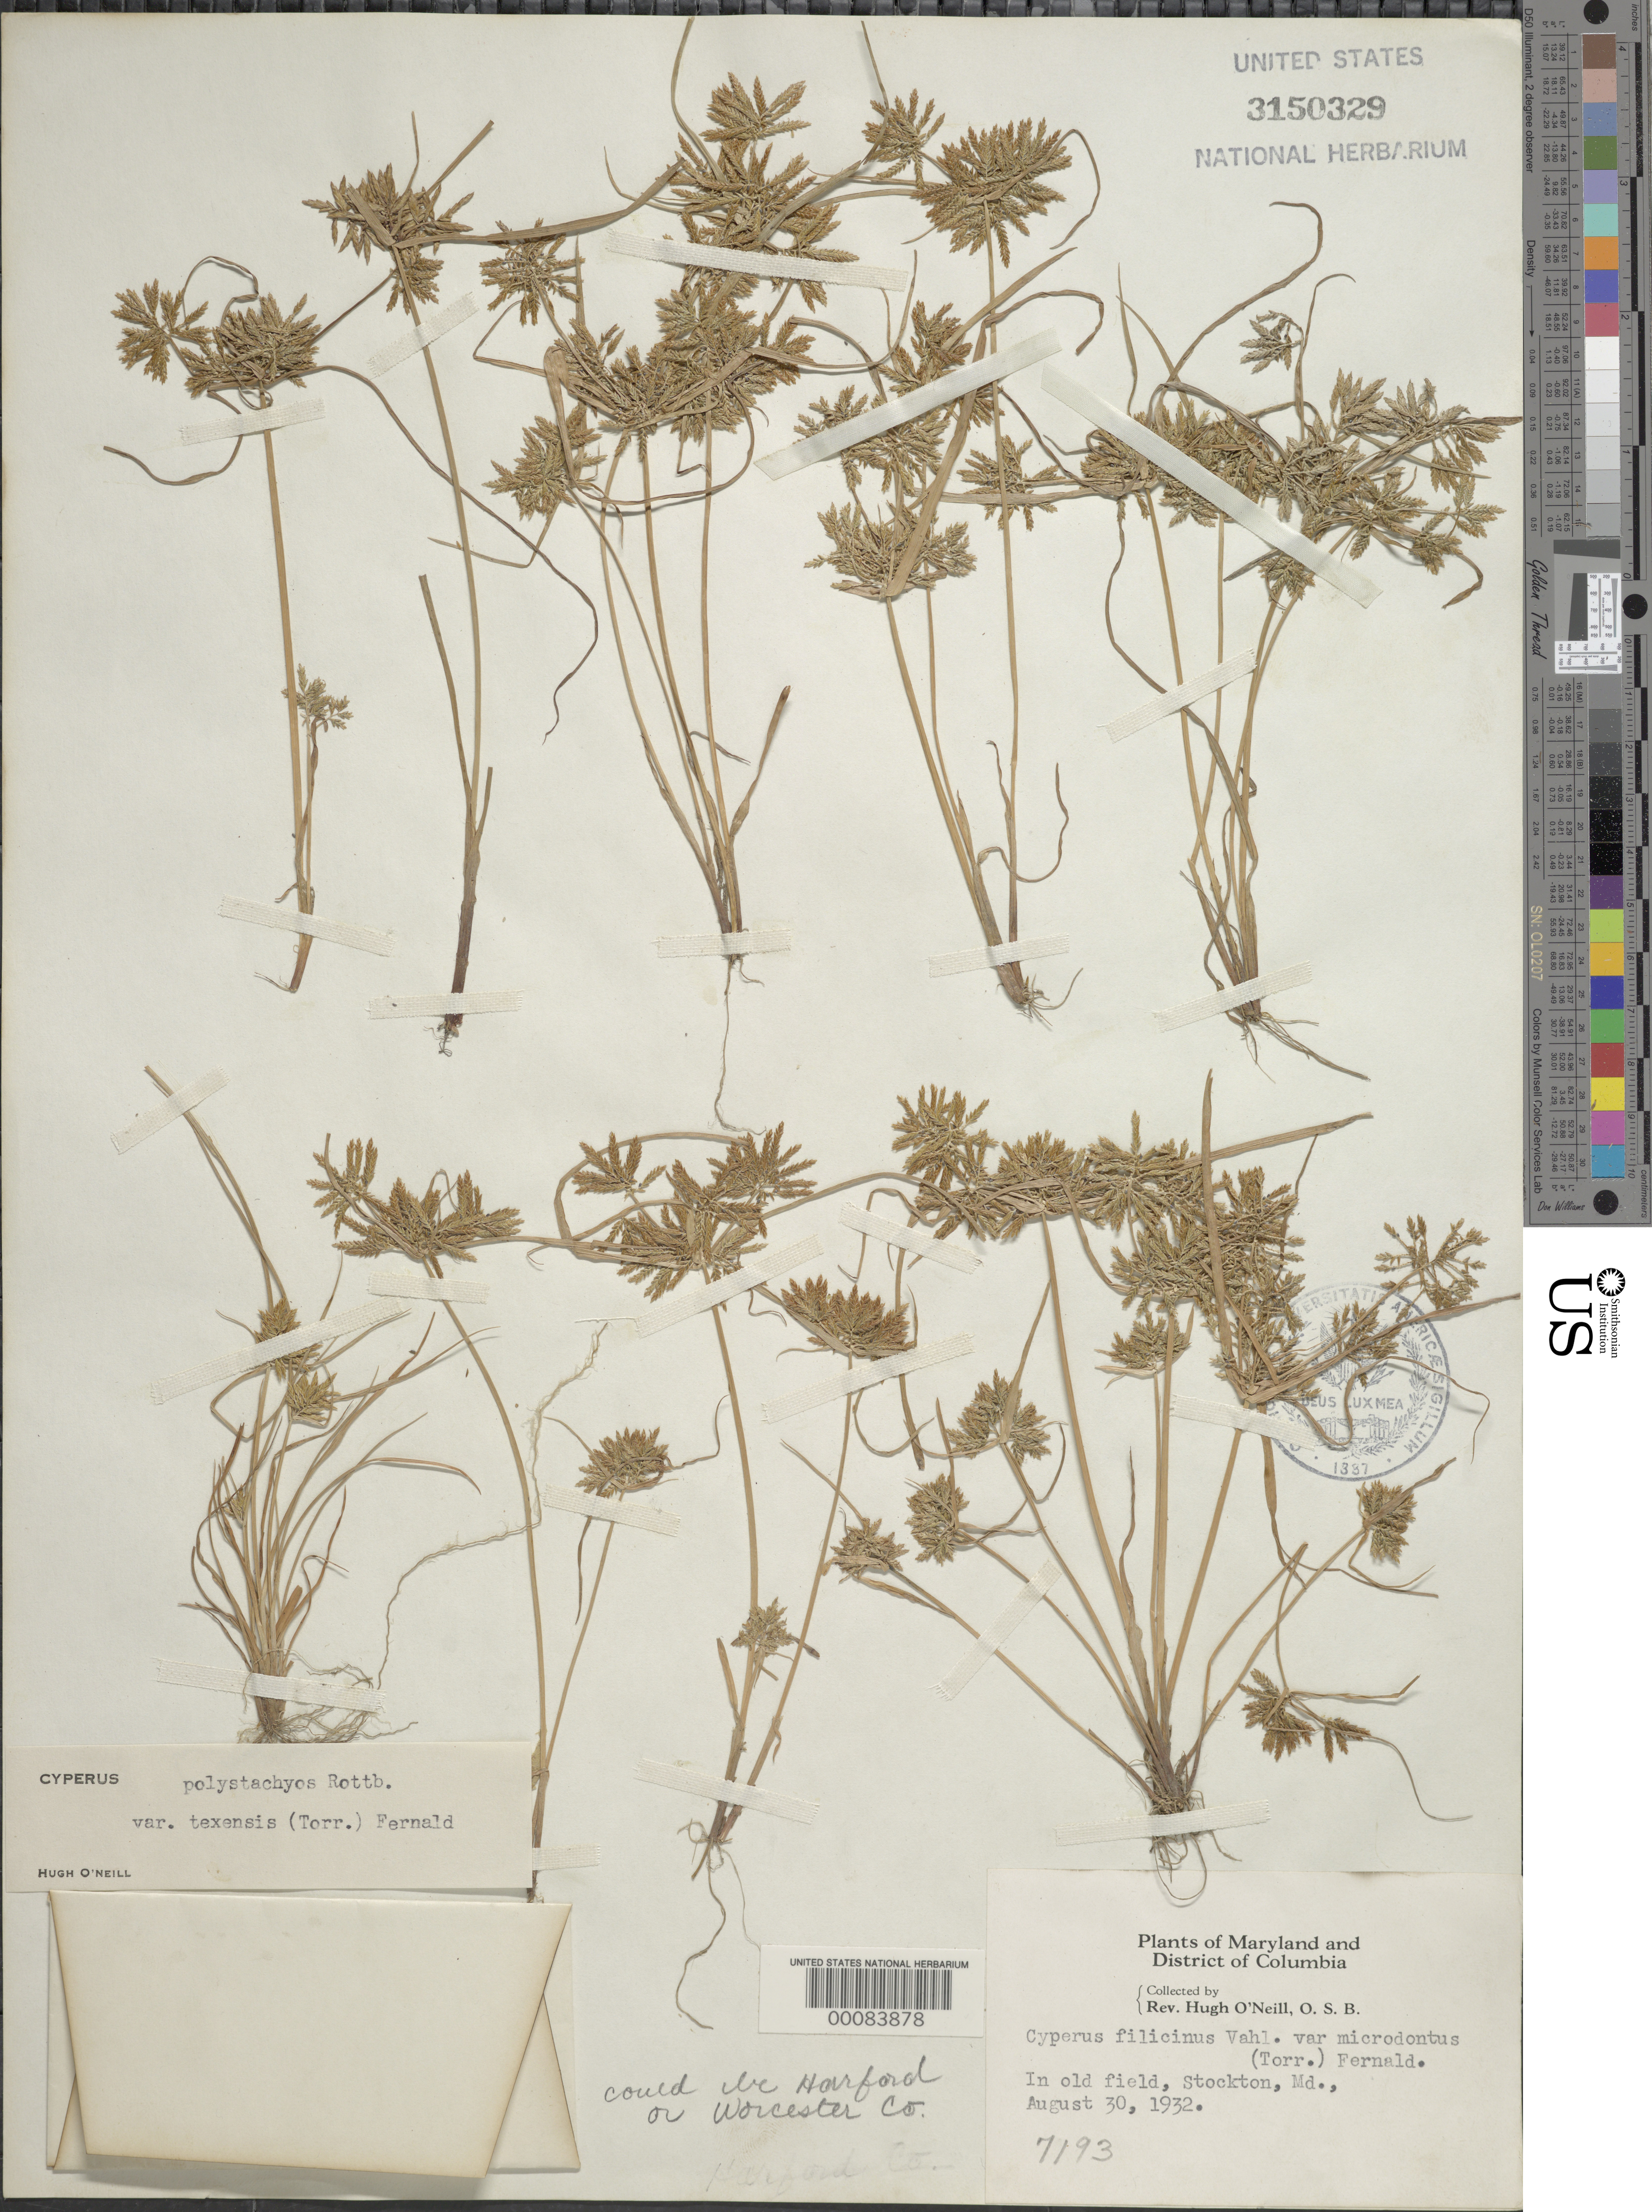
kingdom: Plantae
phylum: Tracheophyta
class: Liliopsida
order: Poales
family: Cyperaceae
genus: Cyperus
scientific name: Cyperus polystachyos var. texensis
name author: (Torr.) Fernald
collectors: H. O'Neill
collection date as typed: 30 Aug 1932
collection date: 1932-08-30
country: United States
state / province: Maryland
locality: Stockton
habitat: Old field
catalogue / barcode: US 3150329